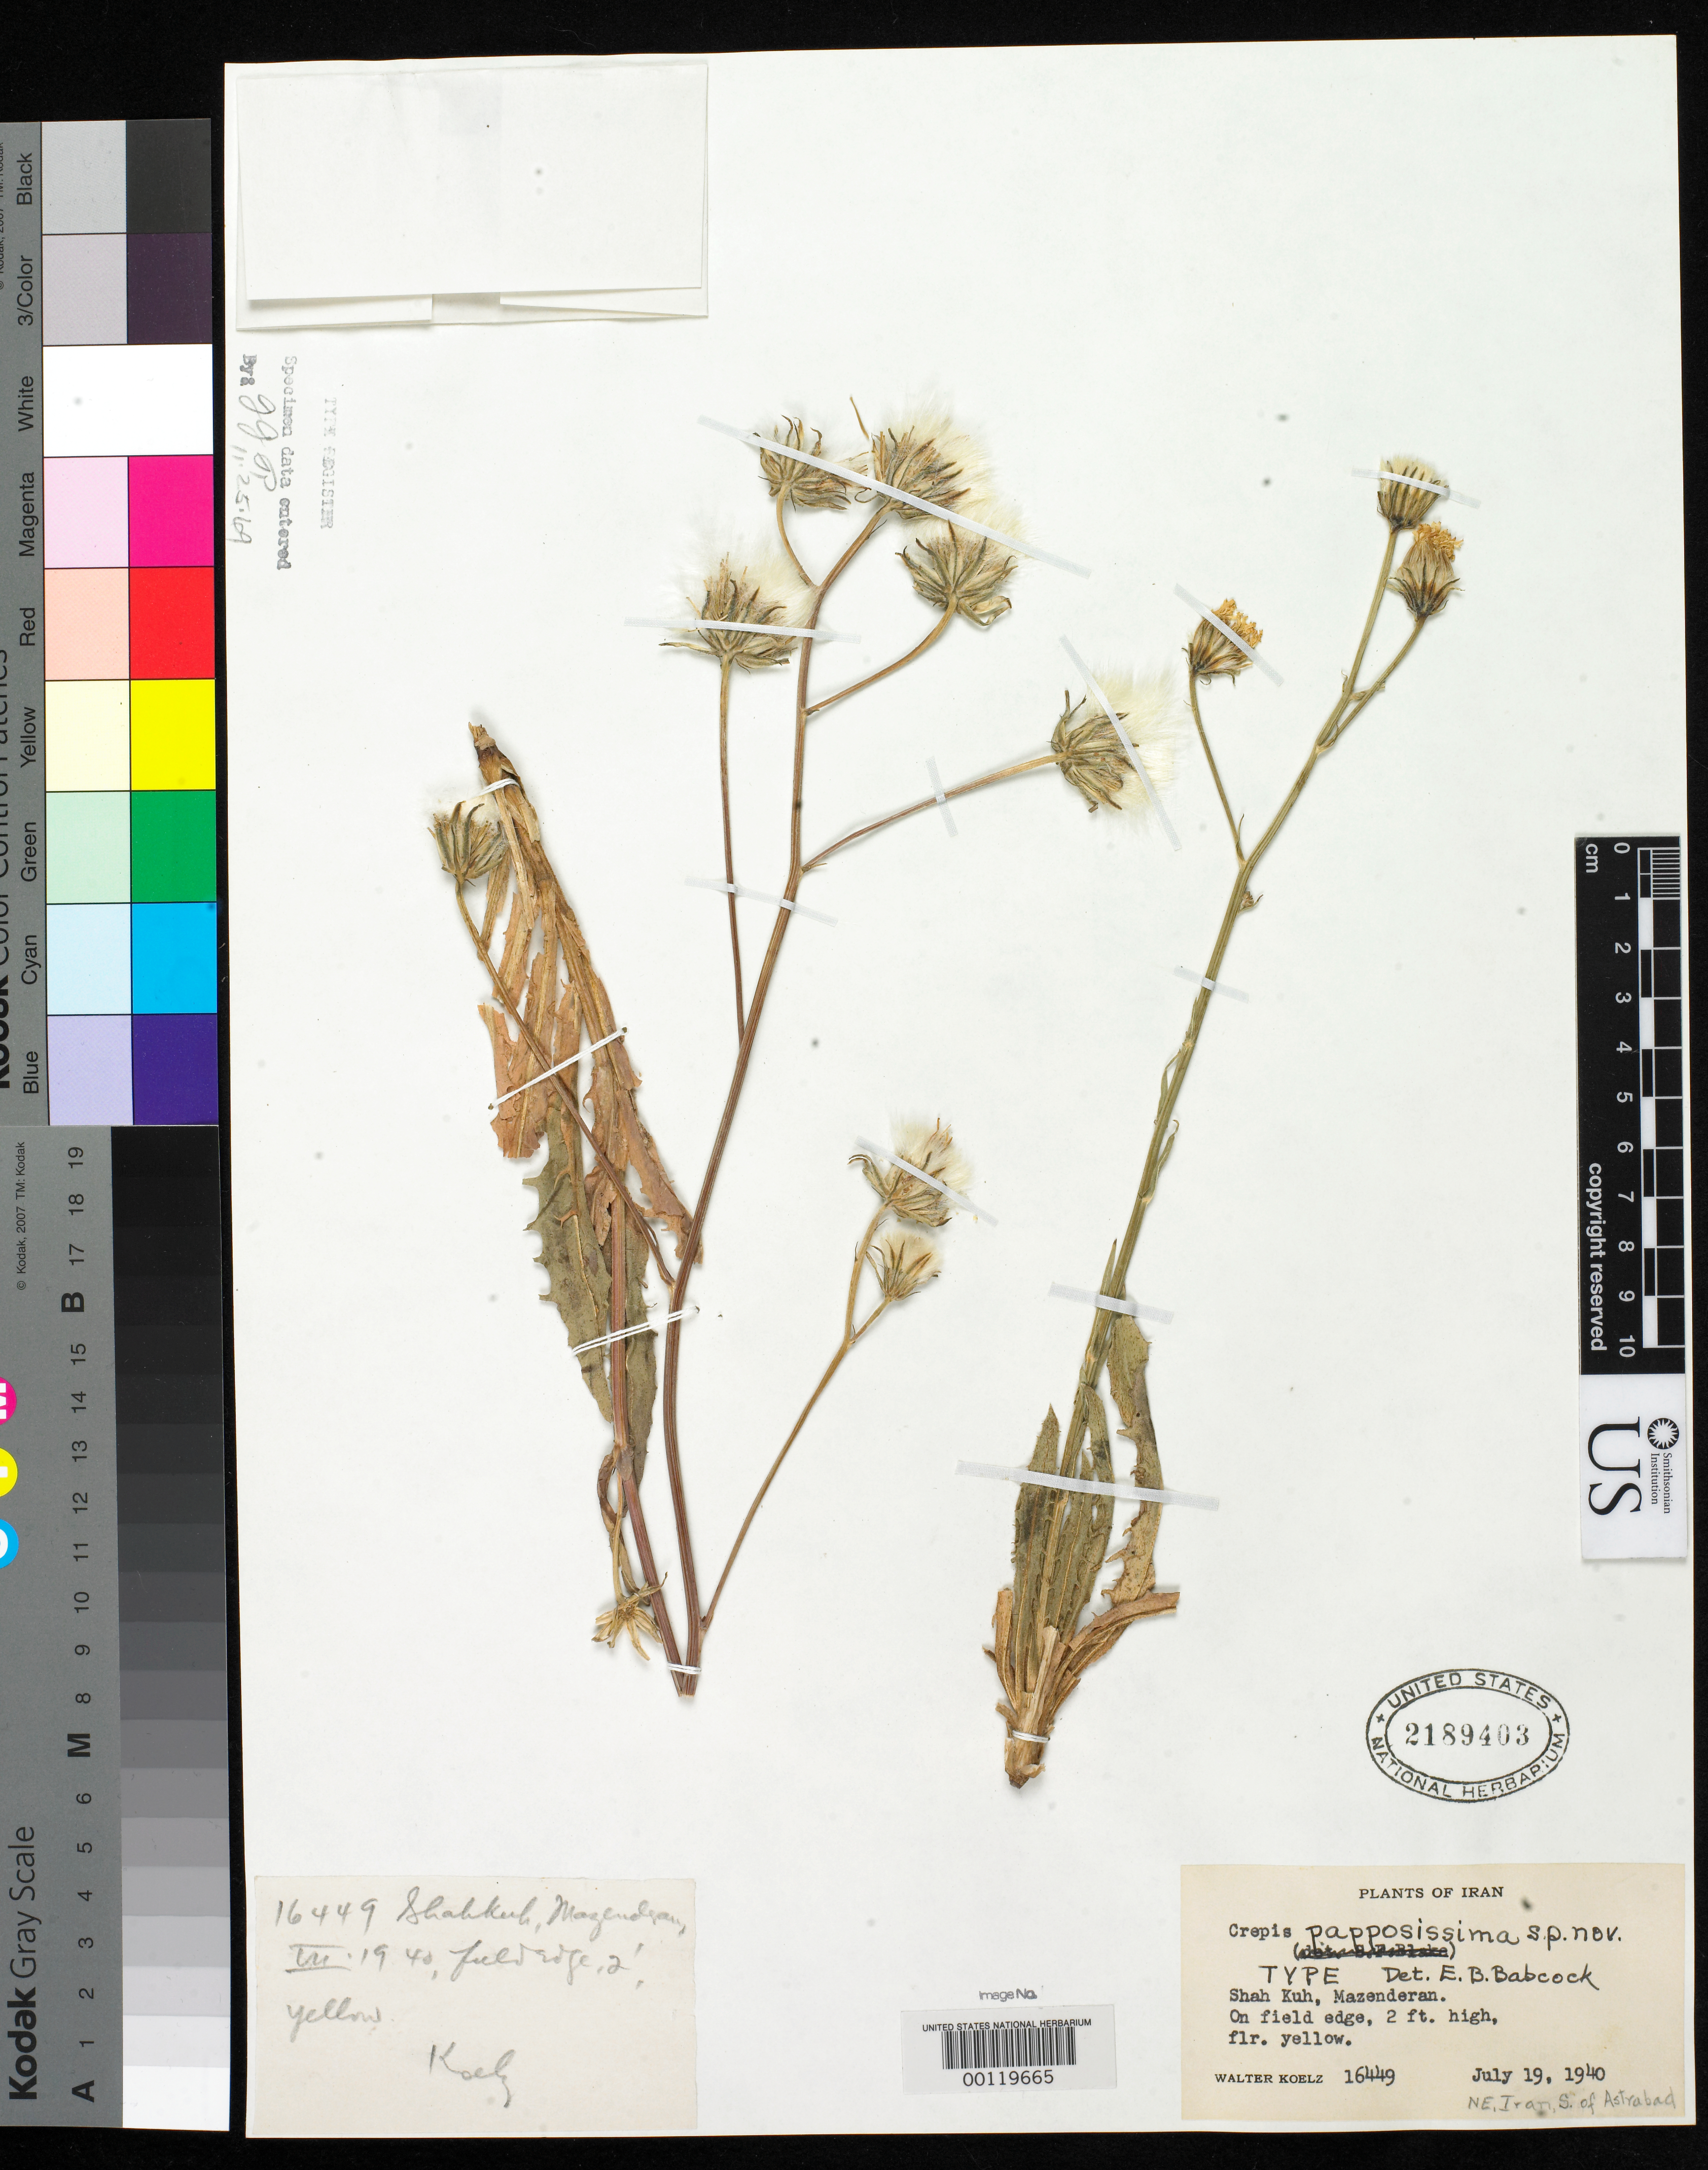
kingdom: Plantae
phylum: Tracheophyta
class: Magnoliopsida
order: Asterales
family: Asteraceae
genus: Crepis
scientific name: Crepis papposissima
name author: Babc.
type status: Isotype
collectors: W. N. Koelz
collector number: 16449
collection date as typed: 19 Jul 1940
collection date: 1940-07-19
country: Iran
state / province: Mazandaran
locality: Shah Kuh.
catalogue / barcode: US 2189403